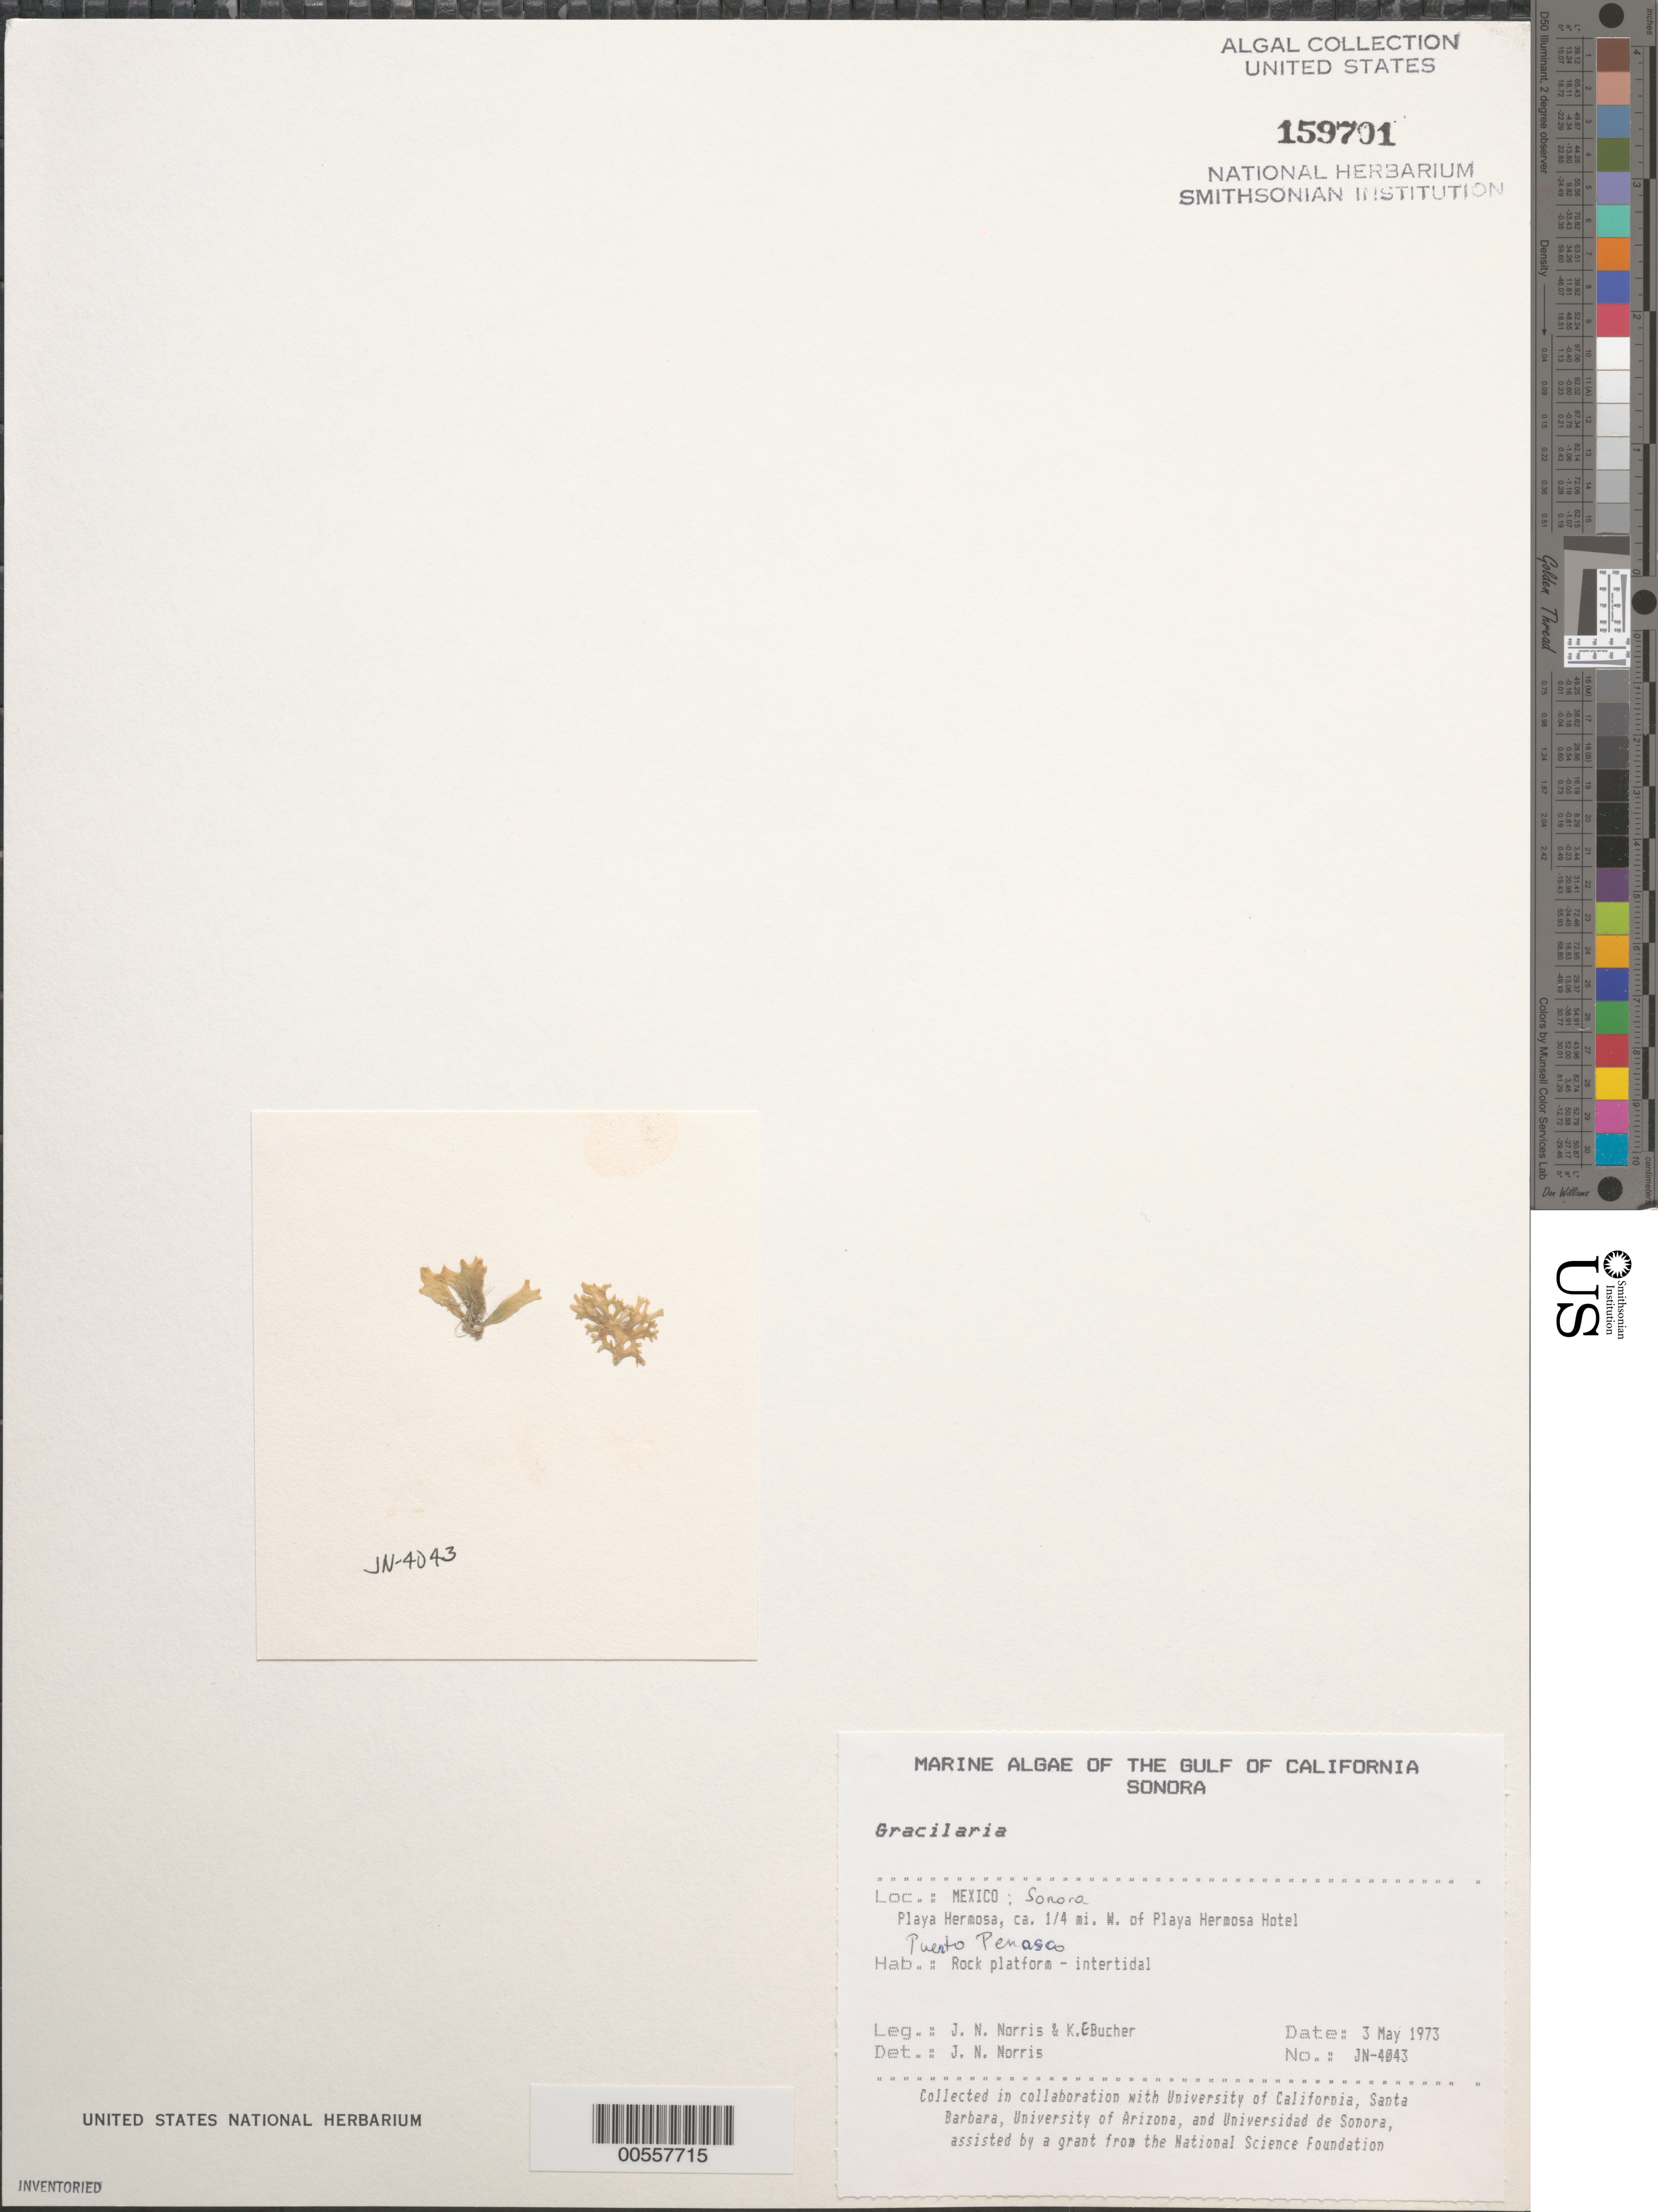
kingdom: Plantae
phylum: Rhodophyta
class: Florideophyceae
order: Gracilariales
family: Gracilariaceae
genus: Gracilaria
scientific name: Gracilaria sp.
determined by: Norris, James N.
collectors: J. N. Norris & K. E. Bucher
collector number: JN-4043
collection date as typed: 03 May 1973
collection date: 1973-05-03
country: Mexico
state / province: Sonora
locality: Playa Hermosa, Puerto Penasco, ca. 0.25 mile west of Playa Hermosa Hotel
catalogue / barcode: US 159701